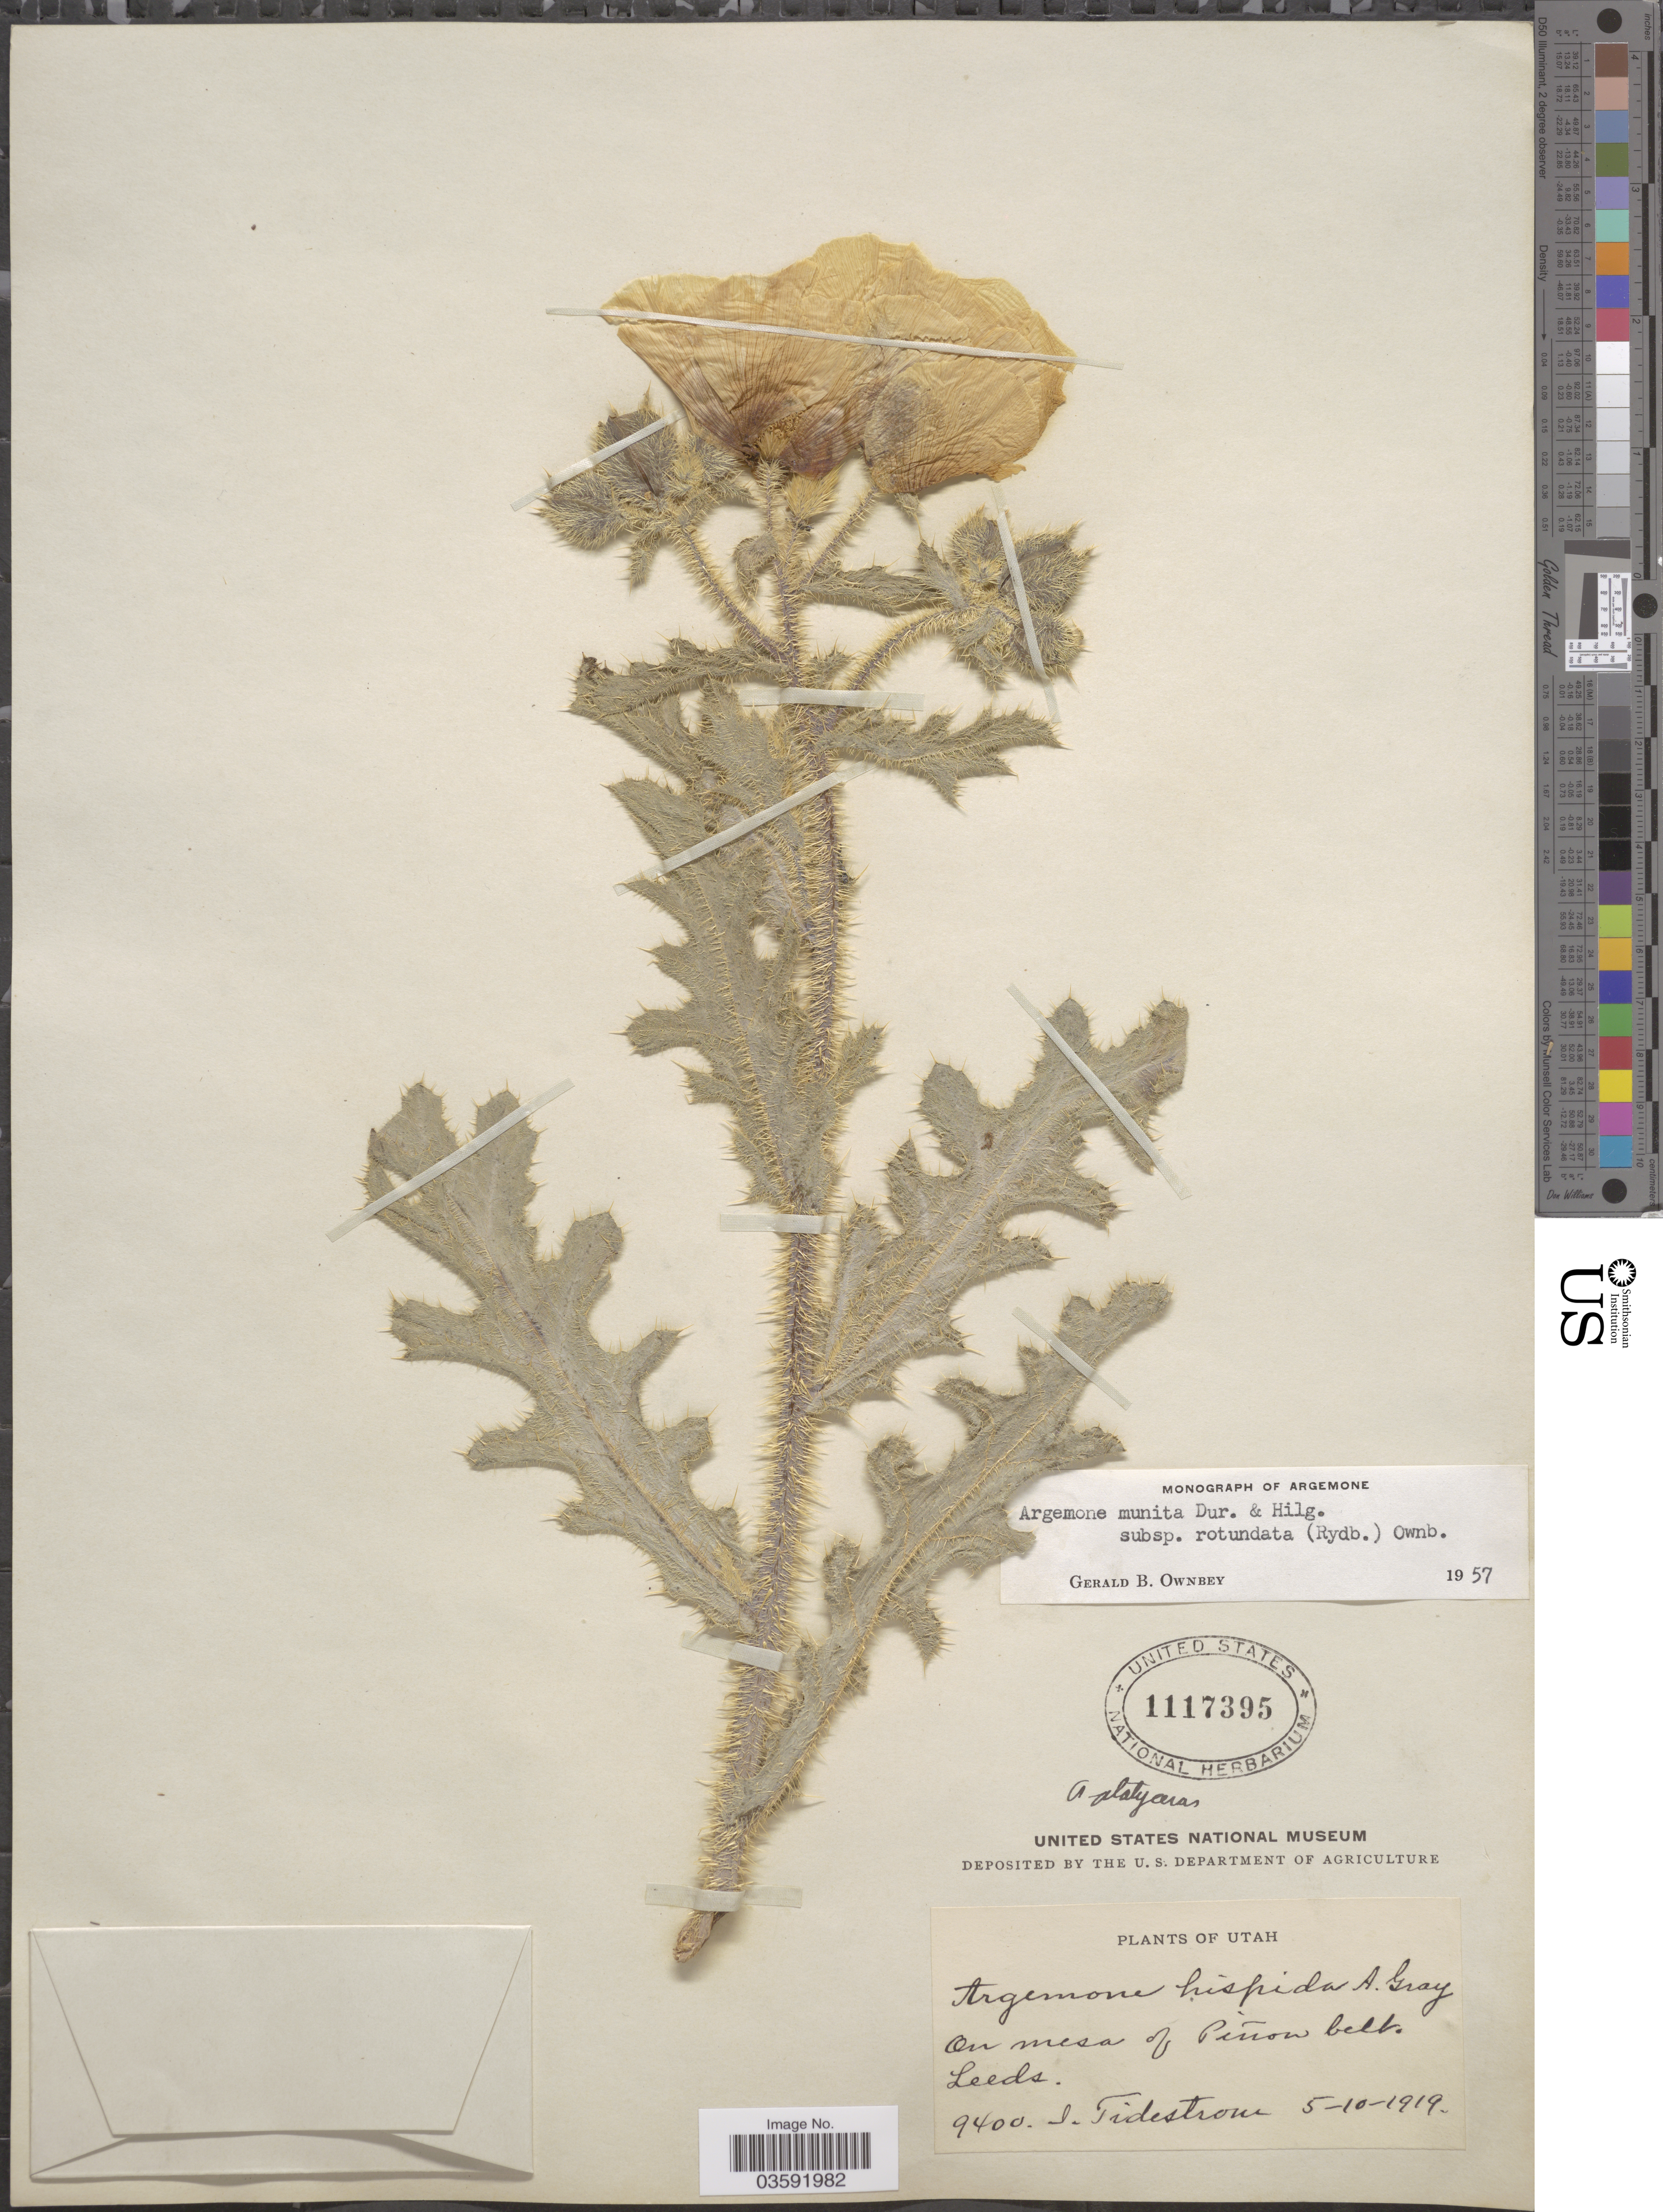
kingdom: Plantae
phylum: Tracheophyta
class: Magnoliopsida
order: Ranunculales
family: Papaveraceae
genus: Argemone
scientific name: Argemone munita subsp. rotundata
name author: (Rydb.) G.B. Ownbey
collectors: I. F. Tidestrom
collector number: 9400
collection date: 1919-05-10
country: United States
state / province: Utah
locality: On mesa of Piñon belt. Leeds.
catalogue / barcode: US 1117395